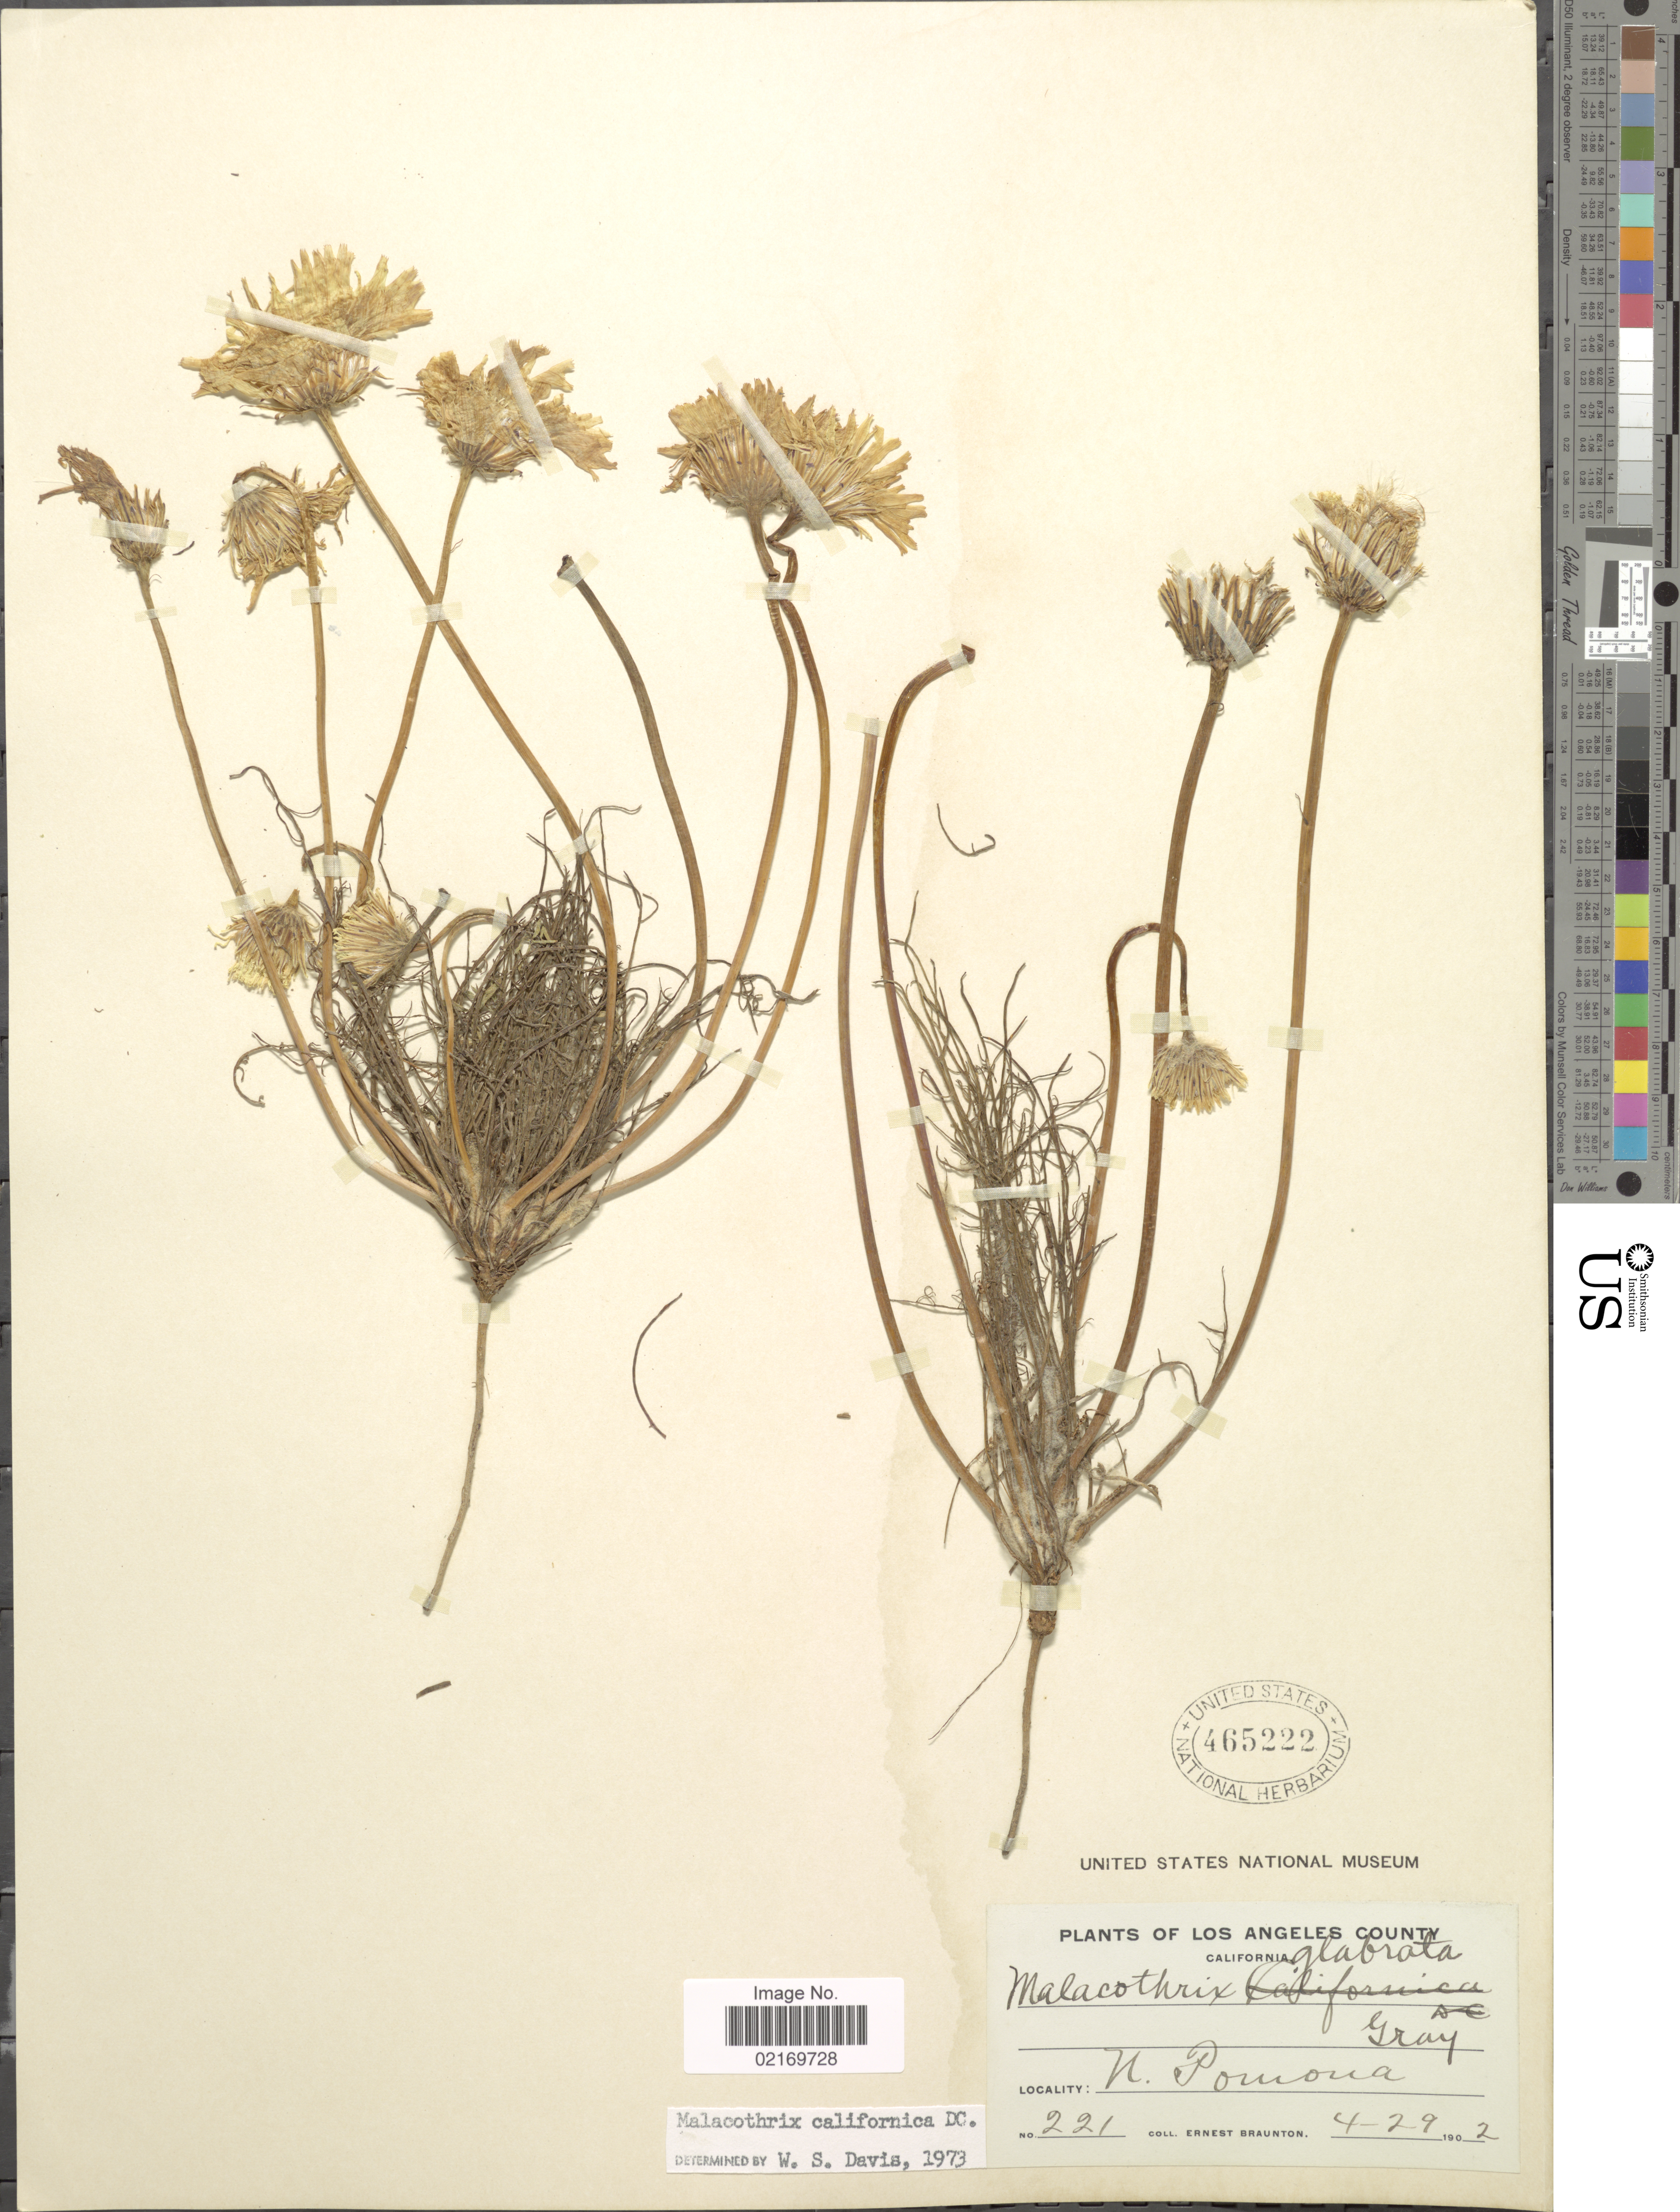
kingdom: Plantae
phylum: Tracheophyta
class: Magnoliopsida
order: Asterales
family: Asteraceae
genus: Malacothrix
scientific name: Malacothrix californica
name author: DC.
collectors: E. Braunton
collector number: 221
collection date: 1902-04-29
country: United States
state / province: California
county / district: Los Angeles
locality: Los Angeles County, N. Pomona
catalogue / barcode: US 465222